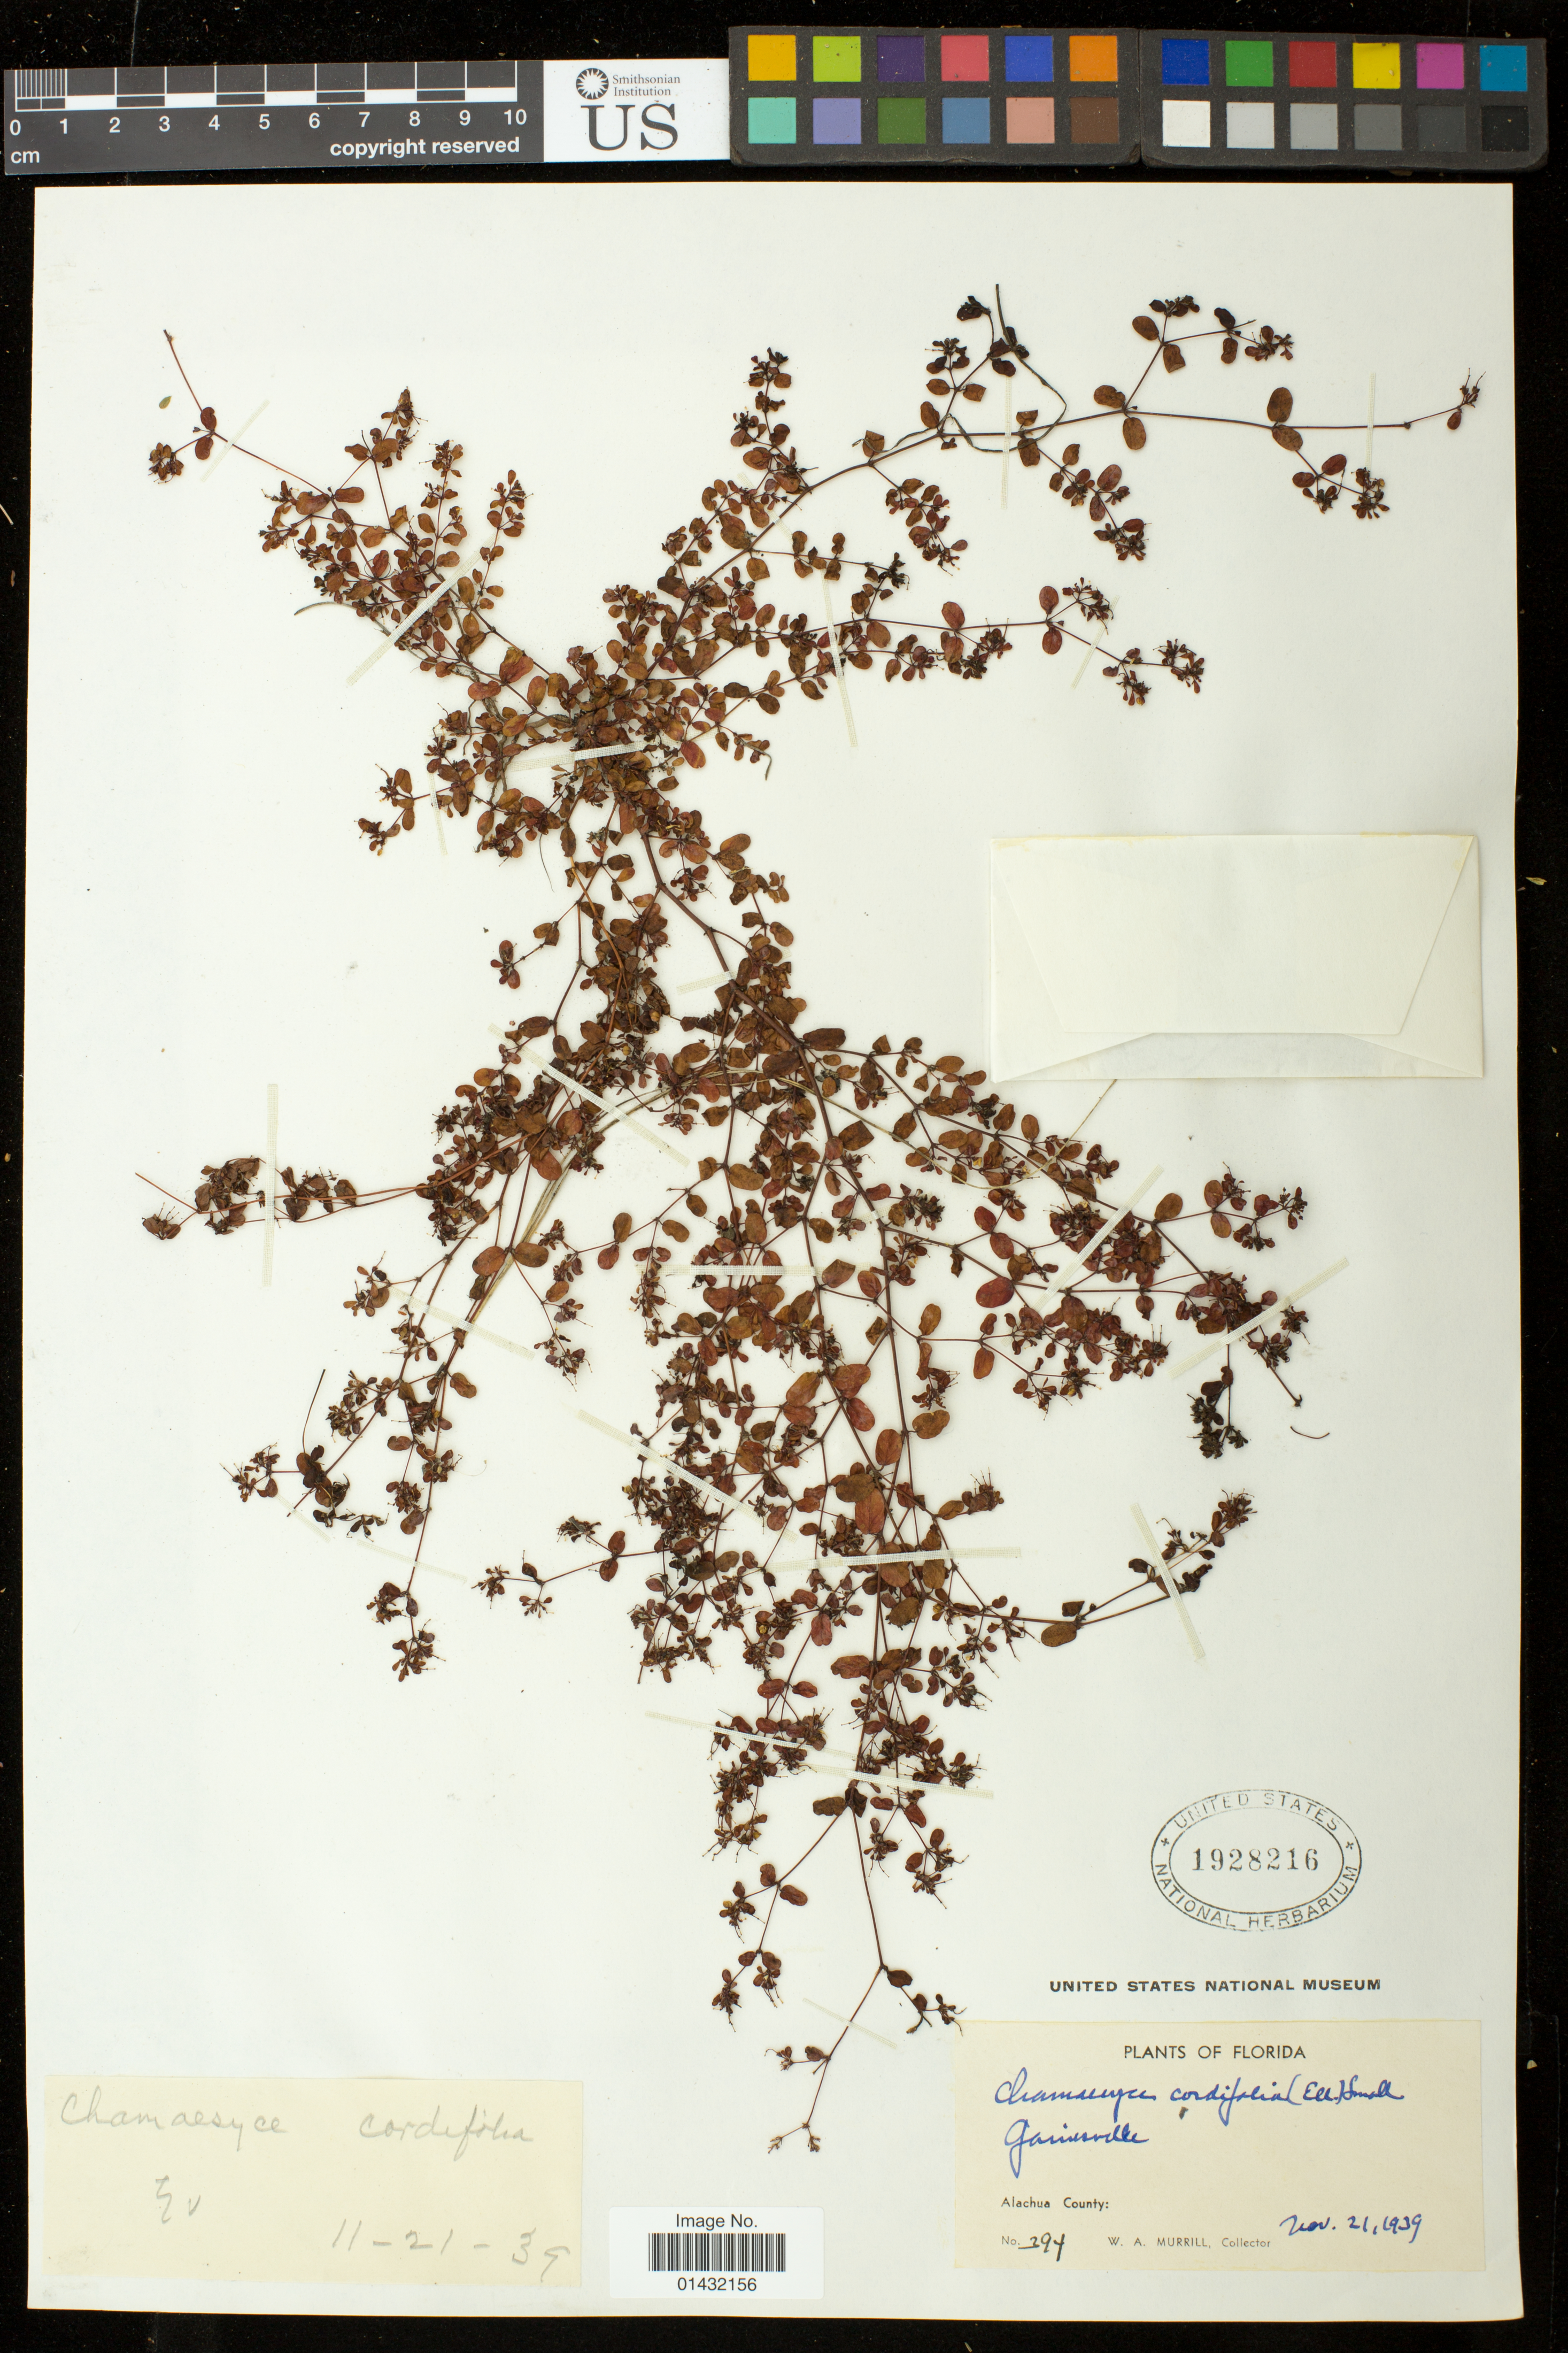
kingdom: Plantae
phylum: Tracheophyta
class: Magnoliopsida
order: Malpighiales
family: Euphorbiaceae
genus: Euphorbia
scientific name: Euphorbia cordifolia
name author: C.A. Mey. & Boiss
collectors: W. A. Murrill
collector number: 394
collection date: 1939-11-21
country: United States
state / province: Florida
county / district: Alachua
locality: Gainesville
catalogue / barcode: US 1928216